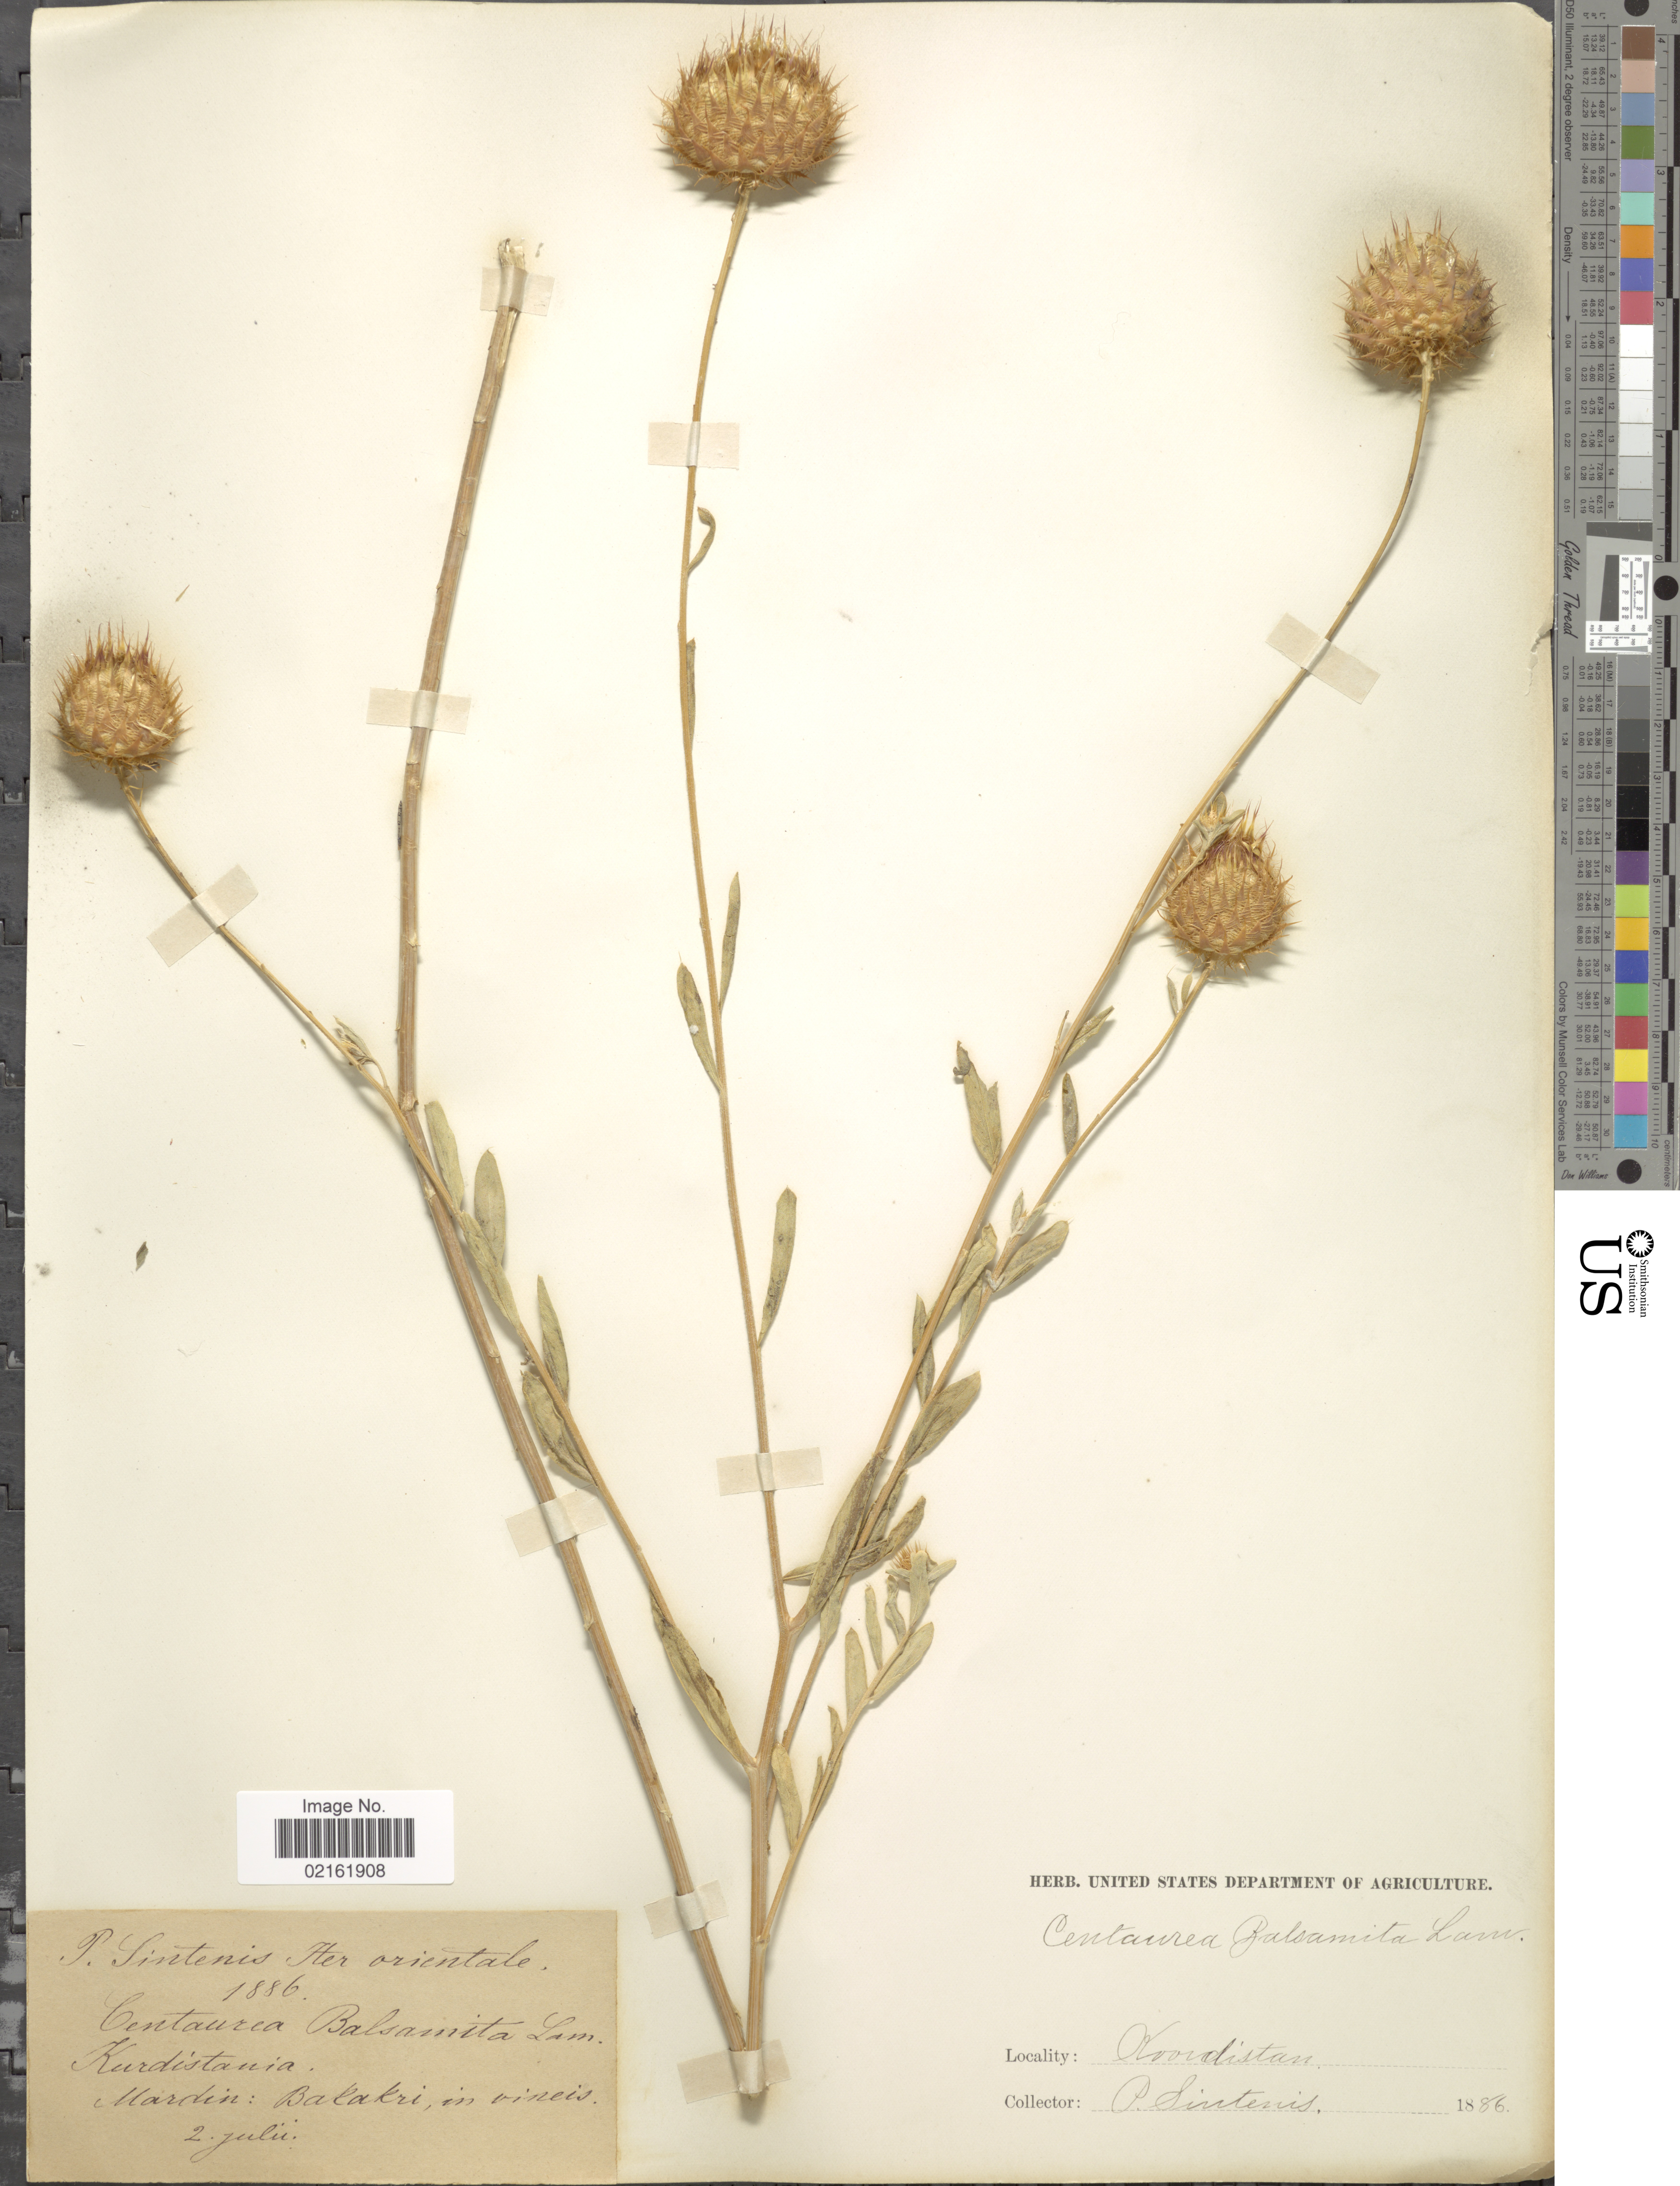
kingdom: Plantae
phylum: Tracheophyta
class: Magnoliopsida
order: Asterales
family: Asteraceae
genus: Stizolophus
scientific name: Stizolophus balsamita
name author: (Lam.) Cass. & Takht.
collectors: P. Sintenis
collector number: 1249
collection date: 1888-07-02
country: Turkey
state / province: Mardin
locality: Bakakri in vineis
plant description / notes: This collection is part of Paul Sintenis' “Iter Orientale 1888” trip, and the collector number is 1249.